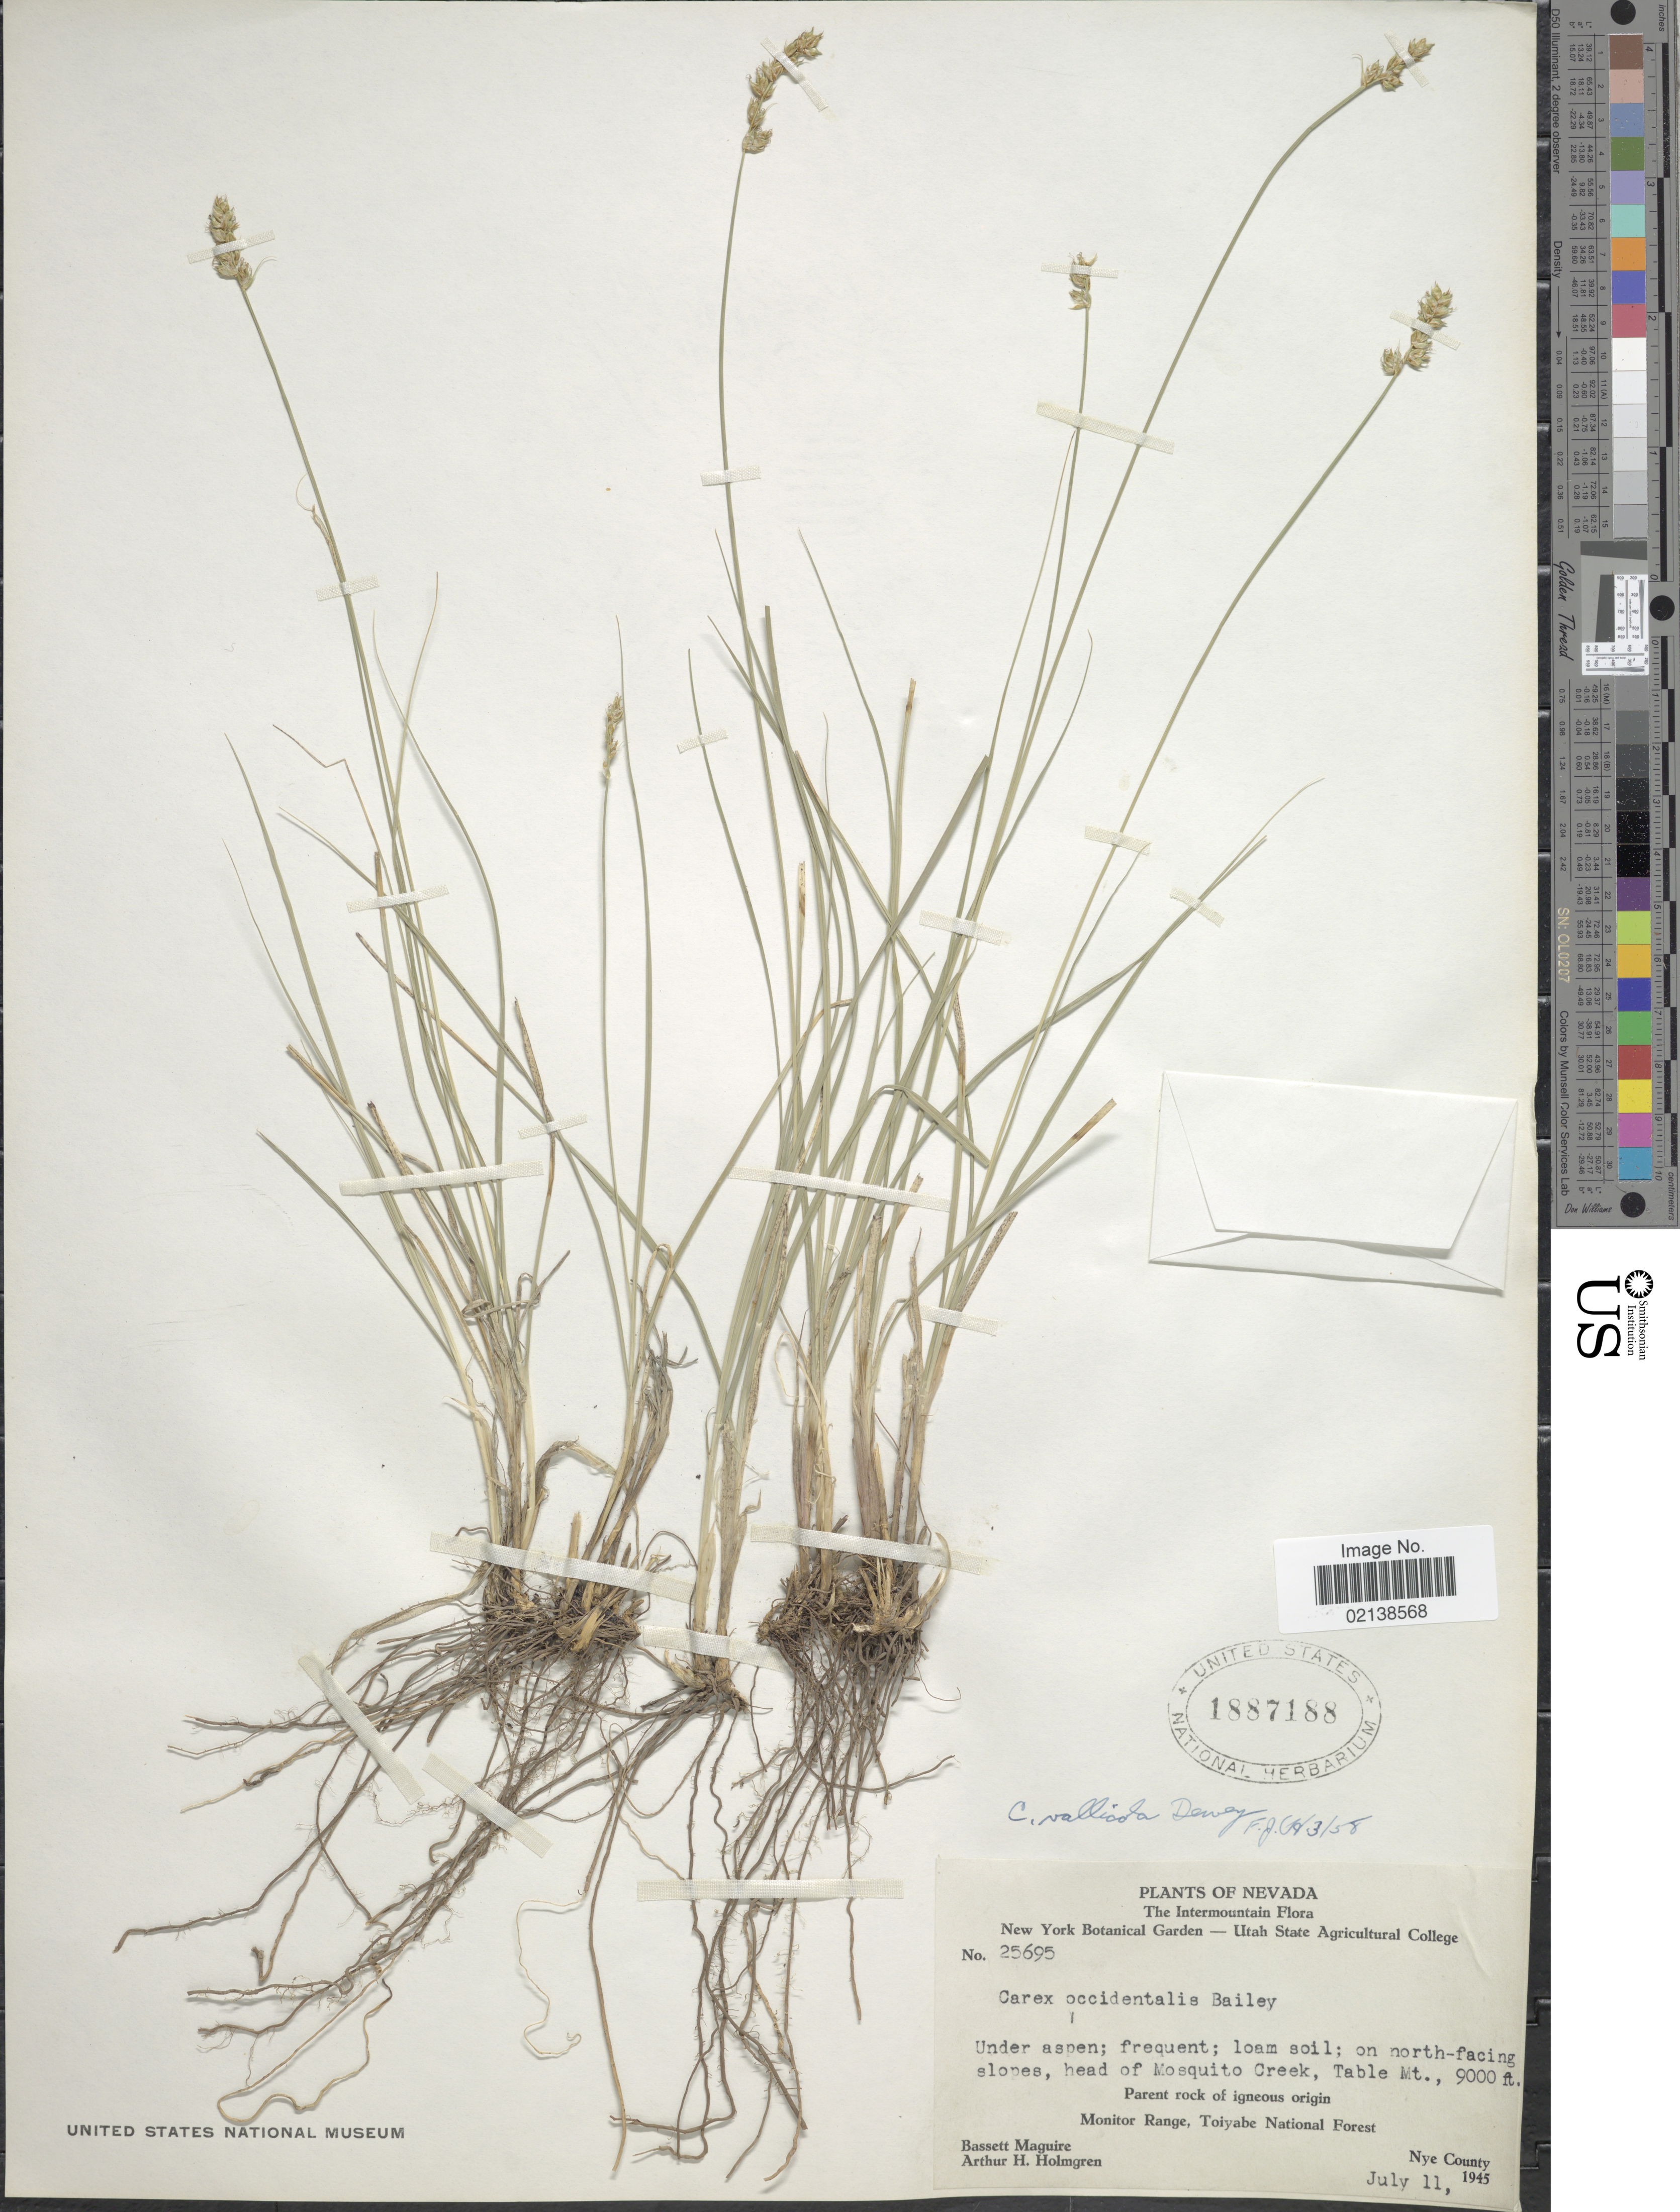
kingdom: Plantae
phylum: Tracheophyta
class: Liliopsida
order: Poales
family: Cyperaceae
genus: Carex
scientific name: Carex vallicola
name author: Dewey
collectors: B. Maguire & A. H. Holmgren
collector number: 25695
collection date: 1945-07-11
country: United States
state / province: Nevada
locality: The Intermountain, On north-facing slopes, head of Mosquito Creek, Table Mt., Monitor Range, Toiyabe National Forest, Nye County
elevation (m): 2743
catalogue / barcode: US 1887188